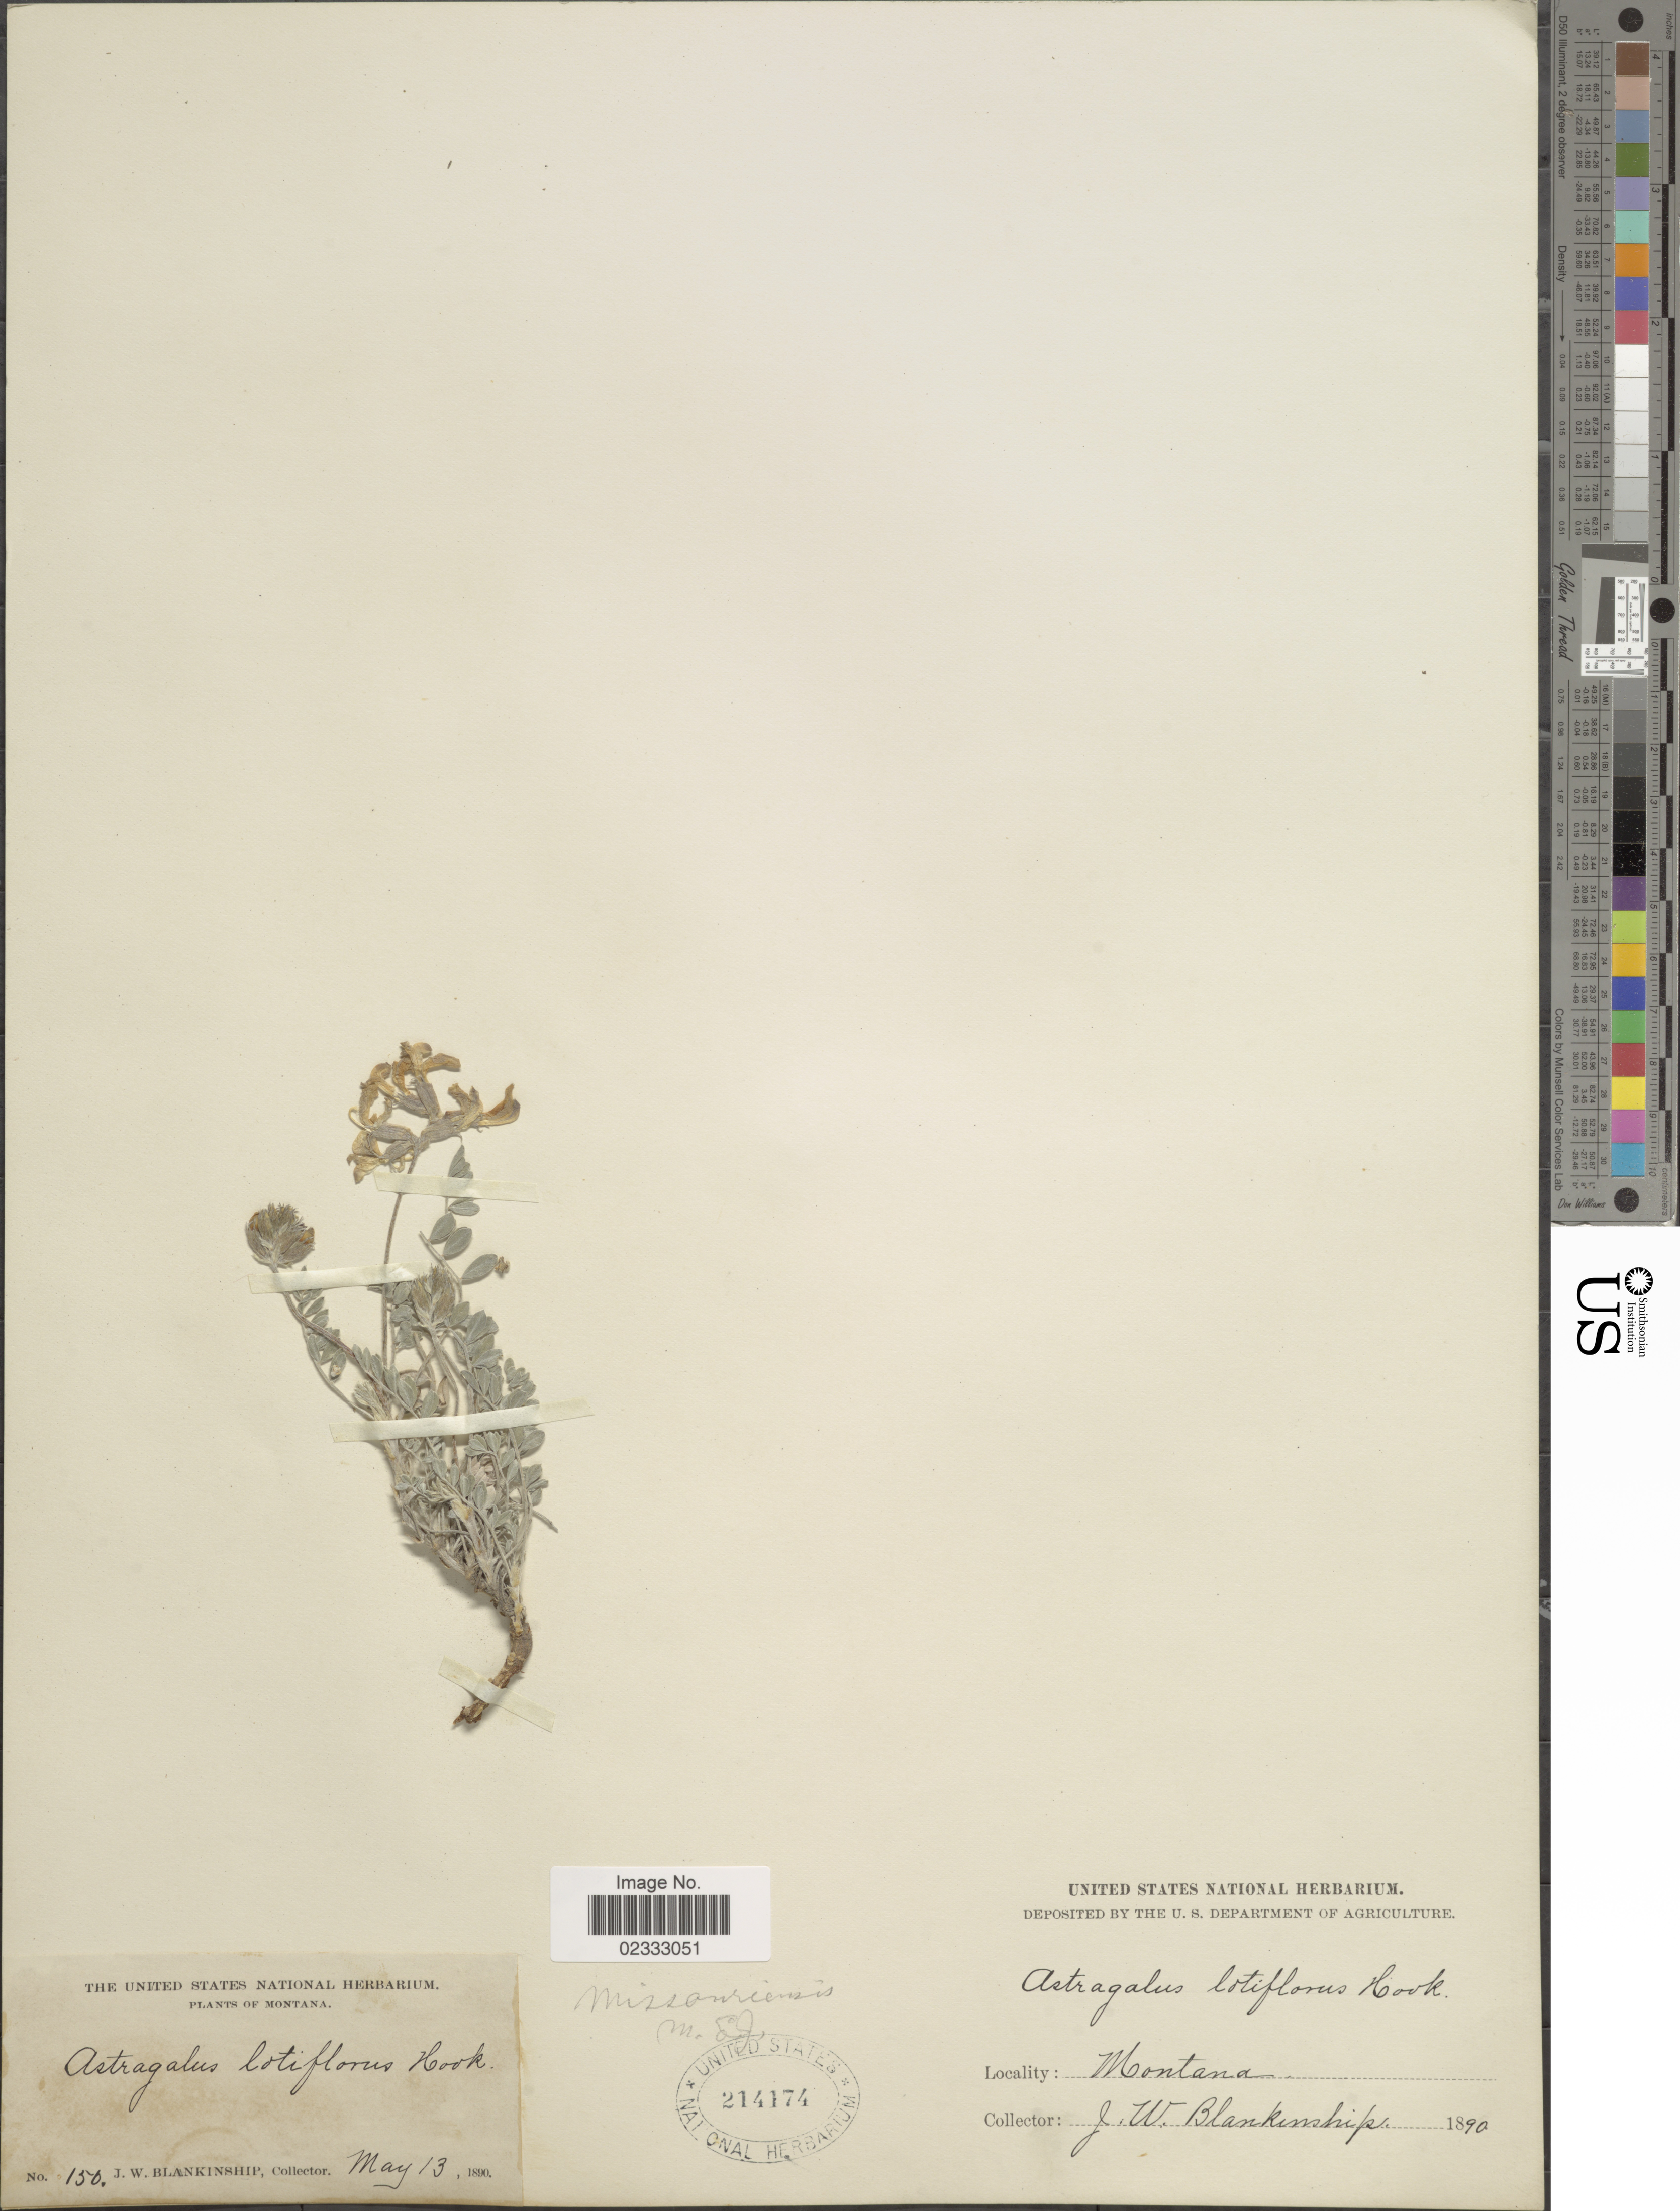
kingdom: Plantae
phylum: Tracheophyta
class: Magnoliopsida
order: Fabales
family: Fabaceae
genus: Astragalus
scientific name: Astragalus missouriensis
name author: Nutt.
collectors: J. W. Blankinship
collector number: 150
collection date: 1890-05-13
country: United States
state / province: Montana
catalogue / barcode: US 214174